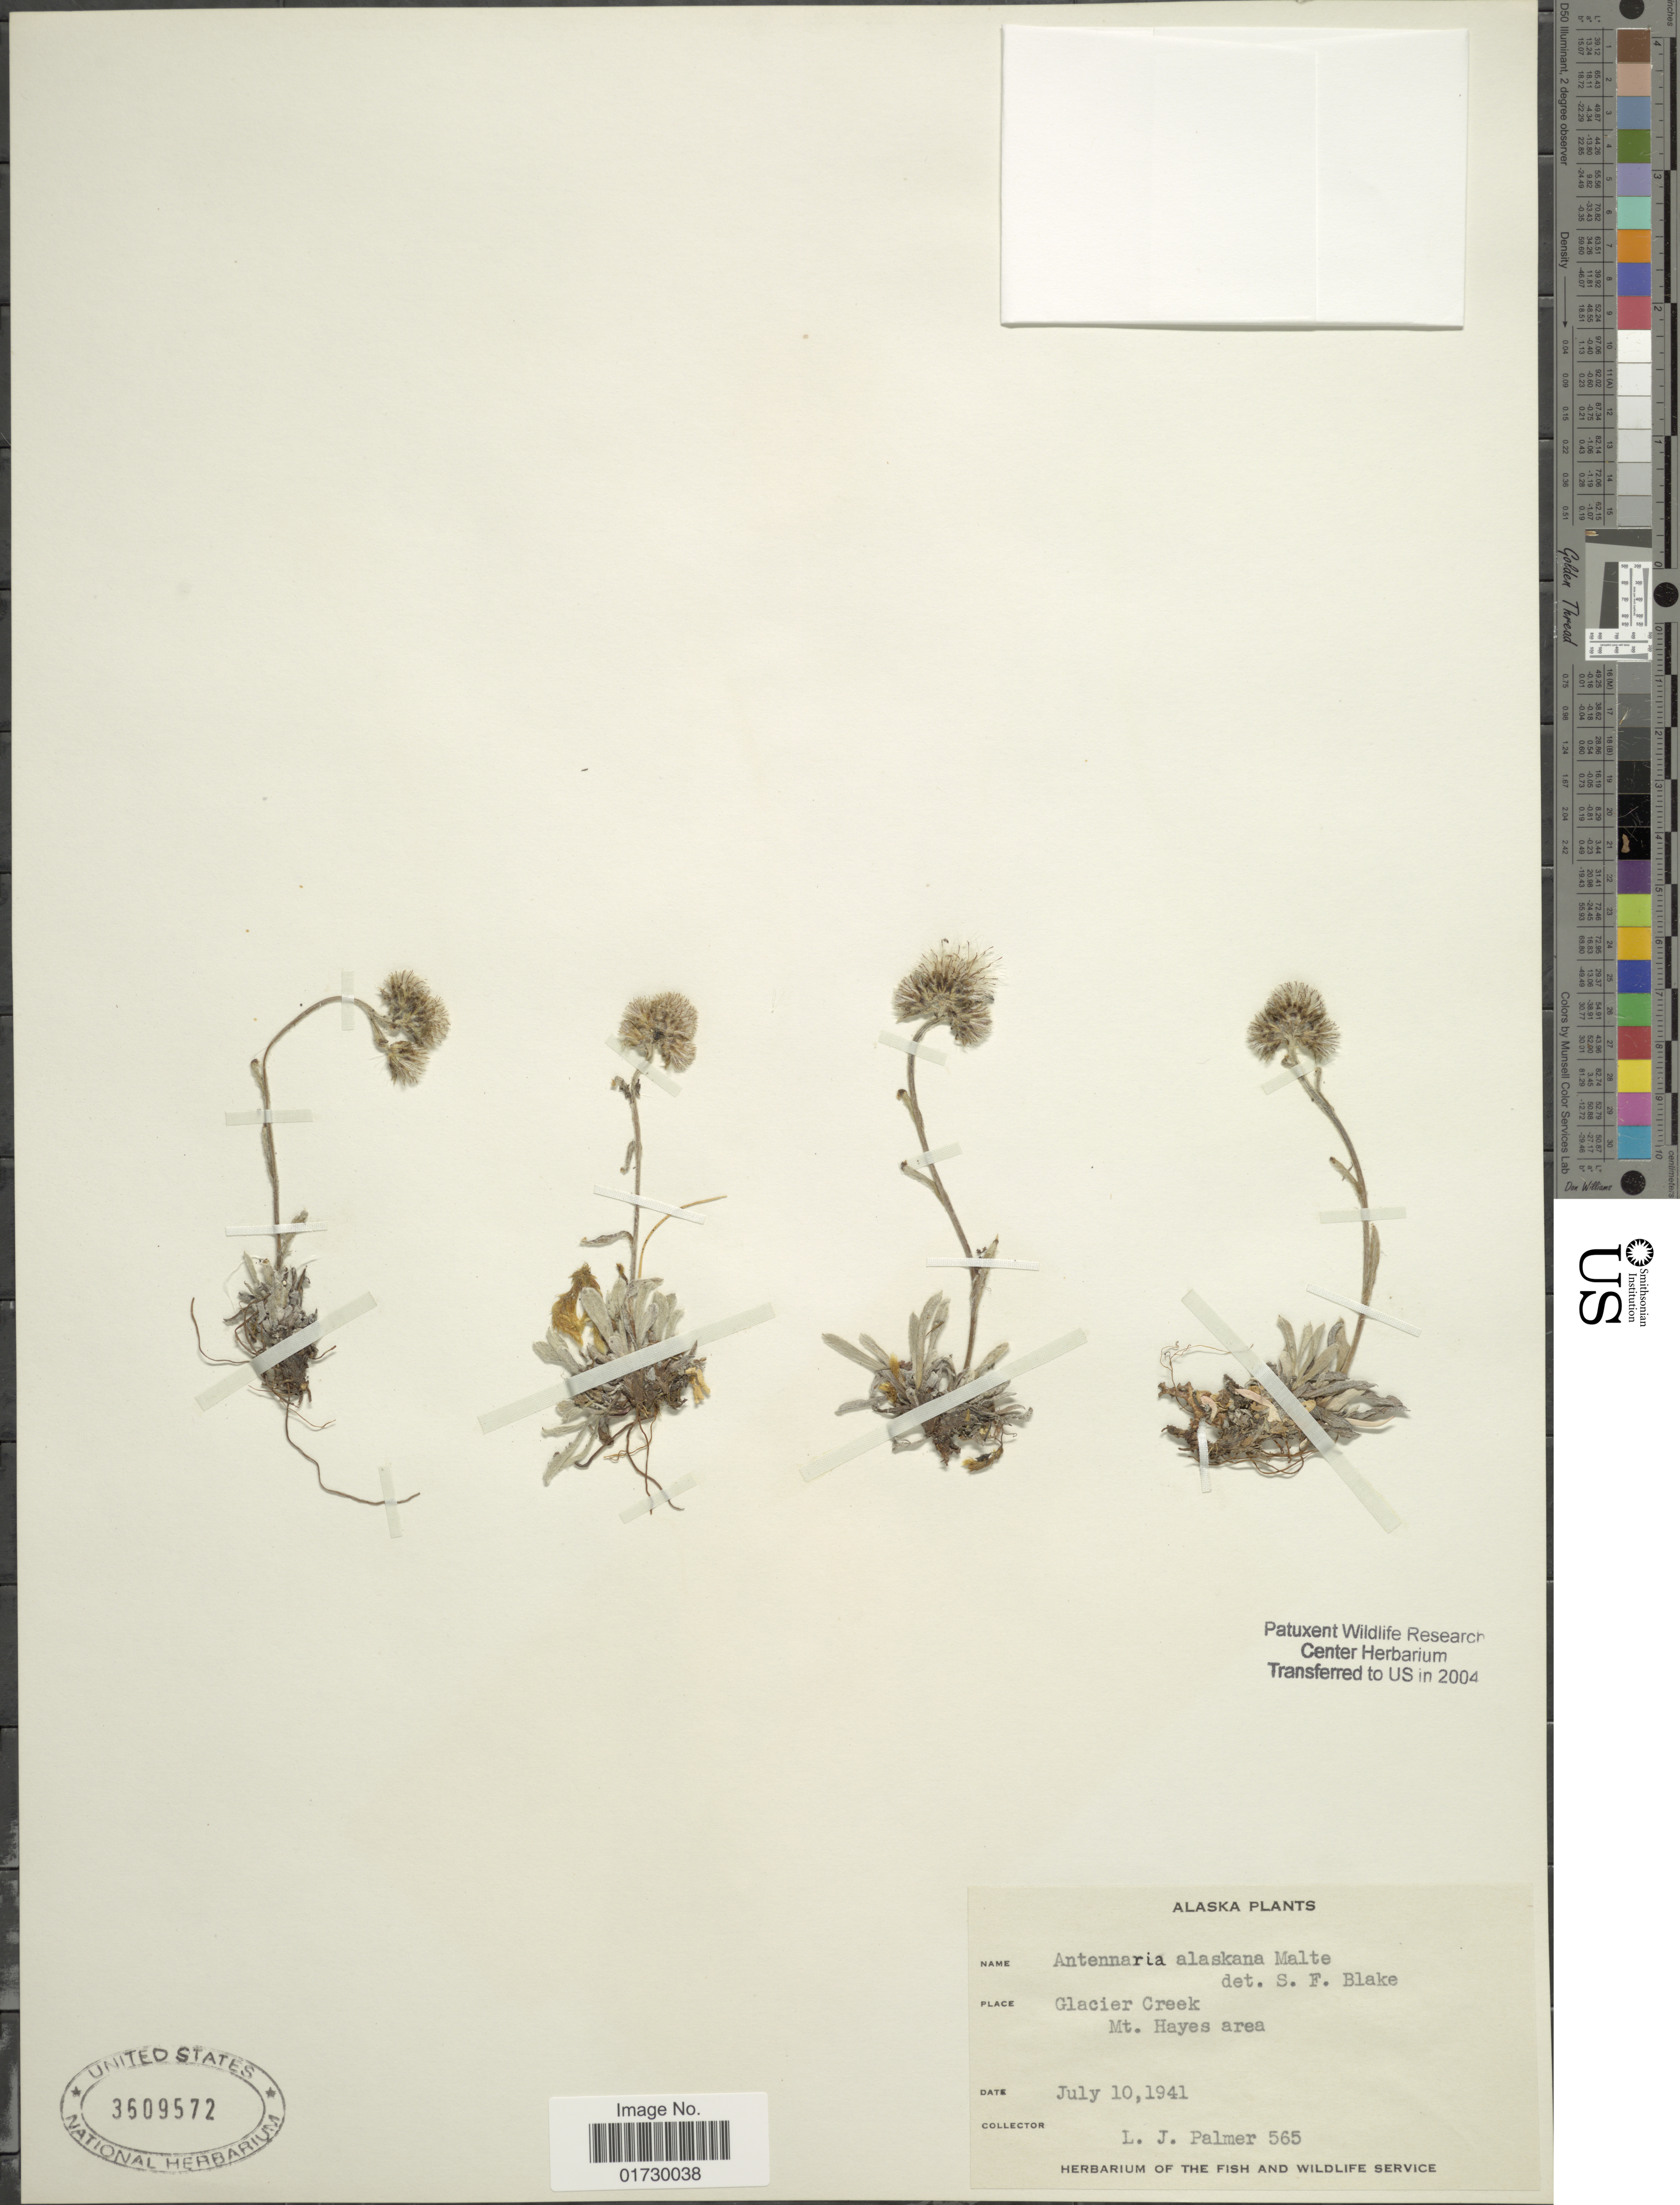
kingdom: Plantae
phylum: Tracheophyta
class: Magnoliopsida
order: Asterales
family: Asteraceae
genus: Antennaria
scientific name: Antennaria alaskana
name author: Malte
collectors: L. J. Palmer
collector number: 565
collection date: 1941-07-10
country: United States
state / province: Alaska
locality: Glacier Creek, Mt. Hayes area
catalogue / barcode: US 3609572